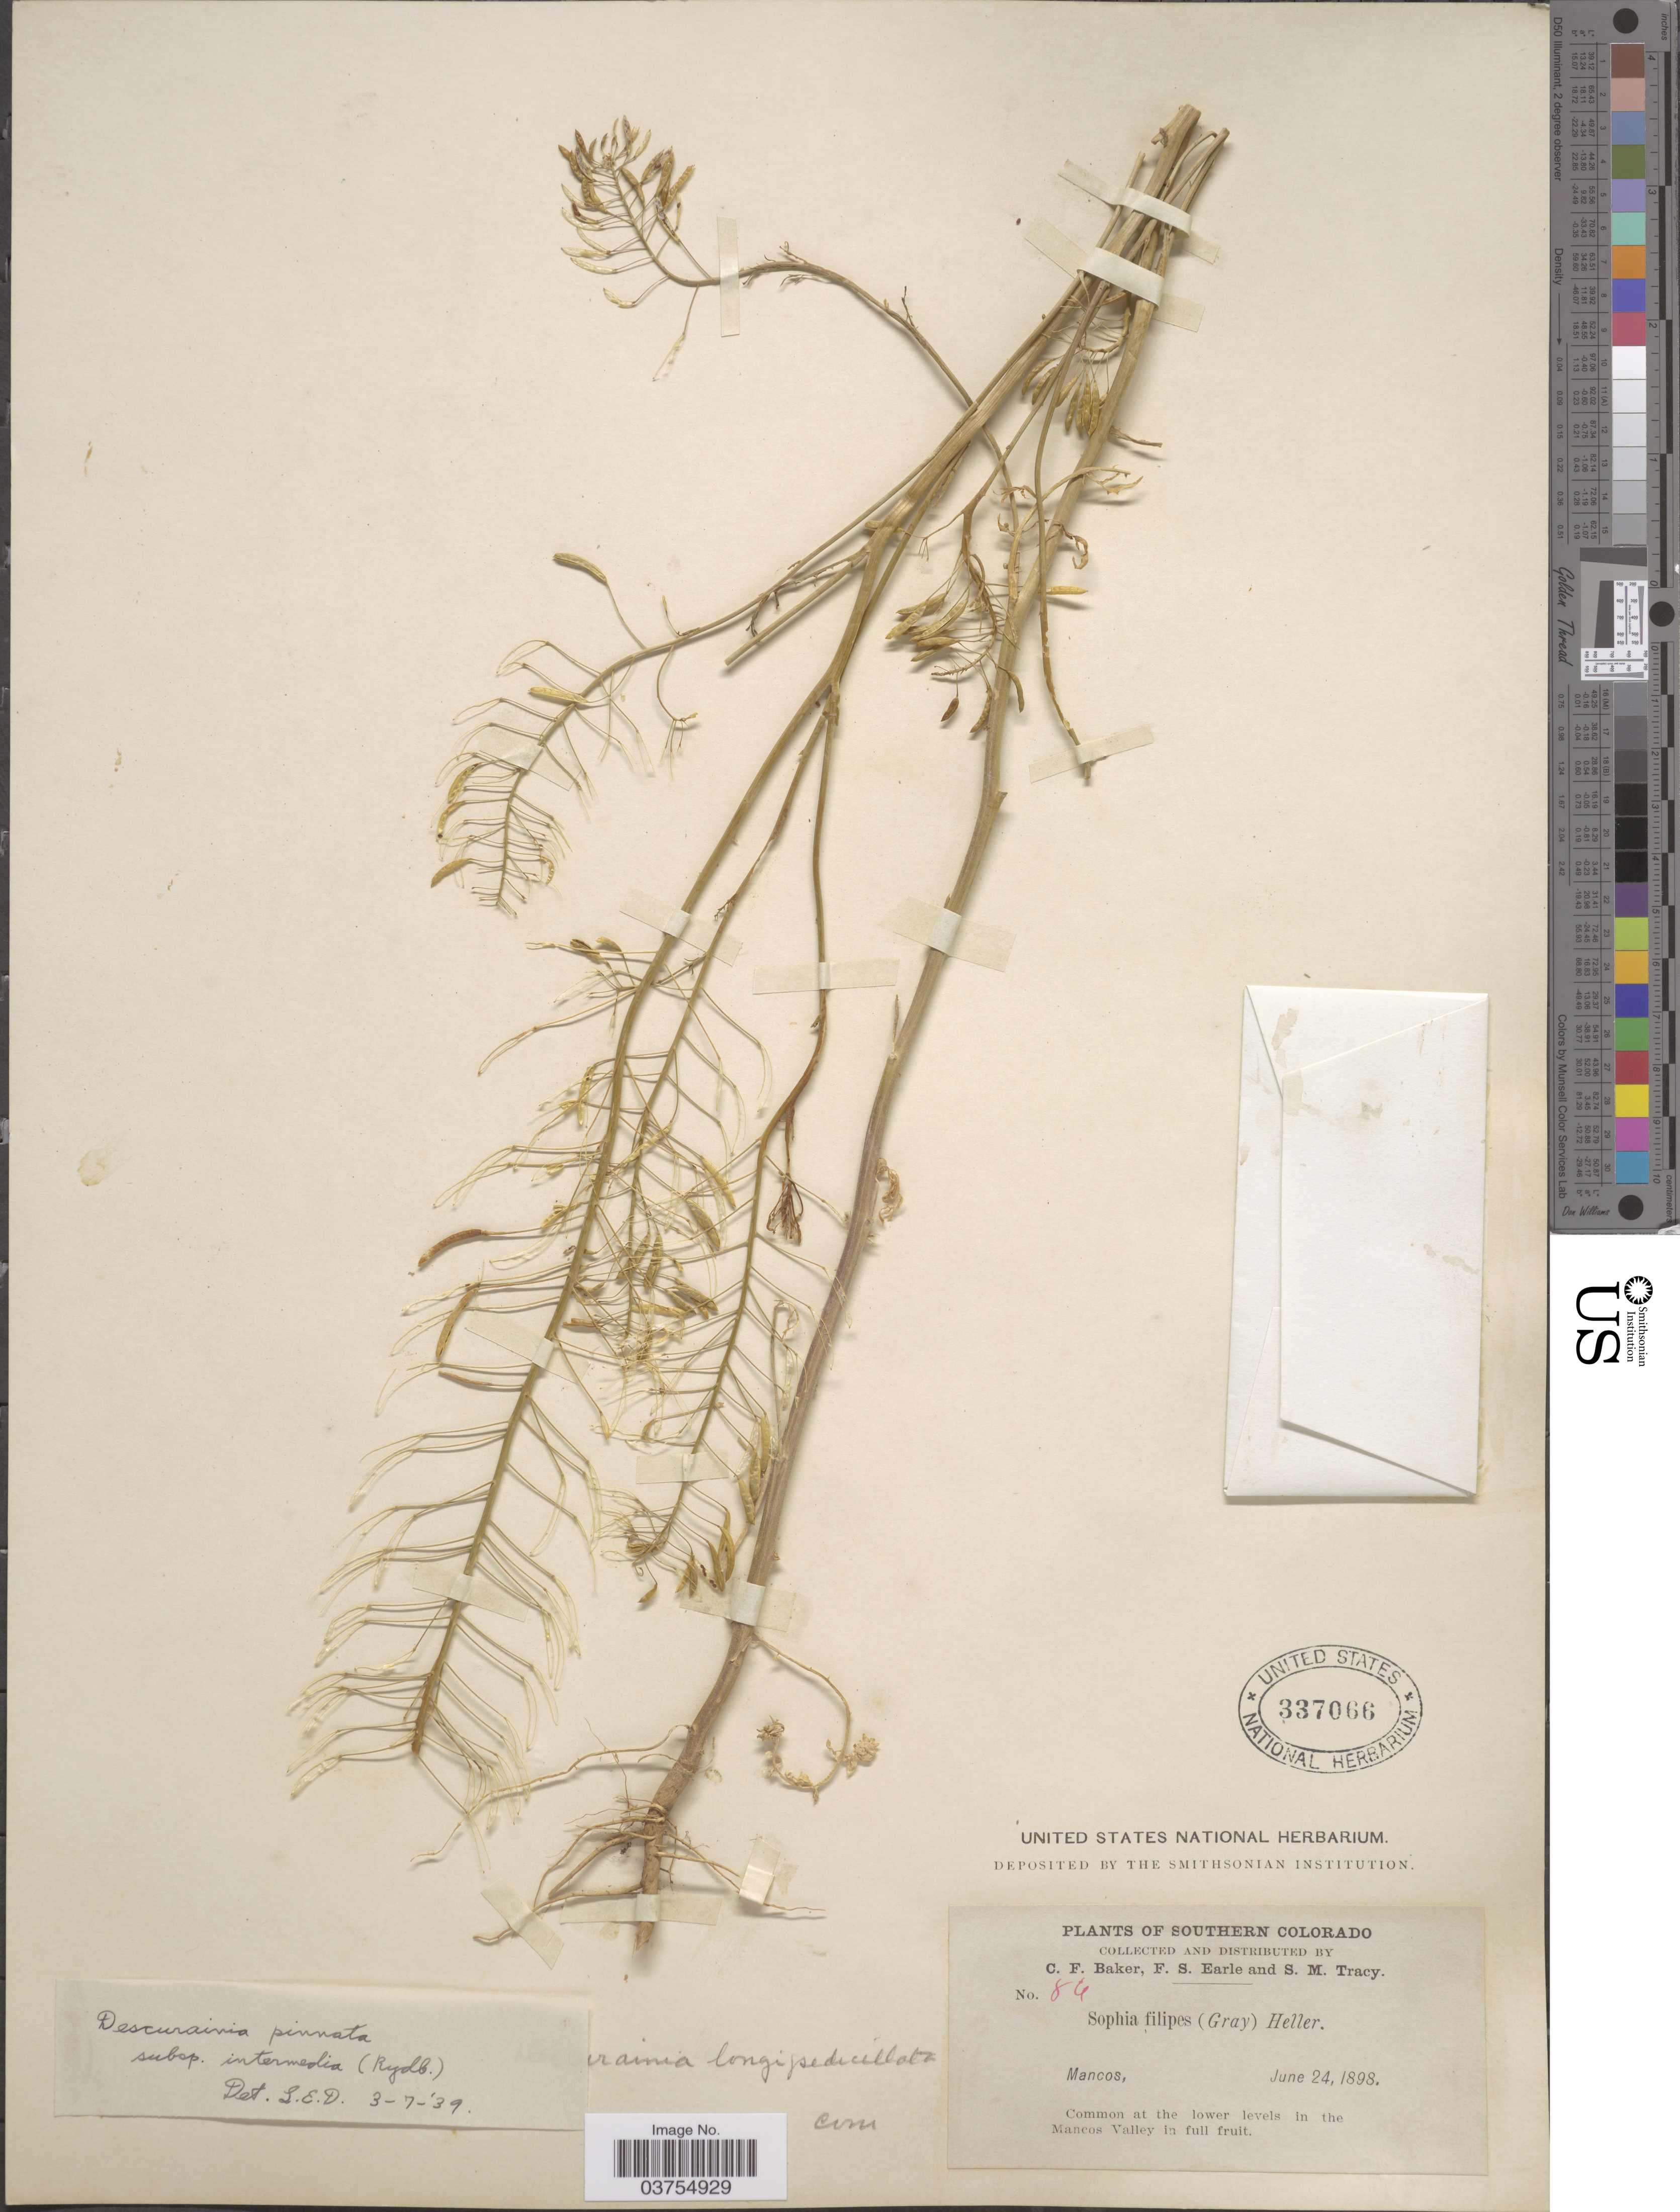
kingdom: Plantae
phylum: Tracheophyta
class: Magnoliopsida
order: Brassicales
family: Brassicaceae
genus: Descurainia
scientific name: Descurainia pinnata subsp. intermedia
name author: (Rydb.) Detling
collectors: C. F. Baker, F. S. Earle & S. M. Tracy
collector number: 86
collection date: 1898-06-24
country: United States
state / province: Colorado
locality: Southern Colorado. Mancos. Common at the lower levels in the Mancos Valley in full fruit.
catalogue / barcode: US 337066